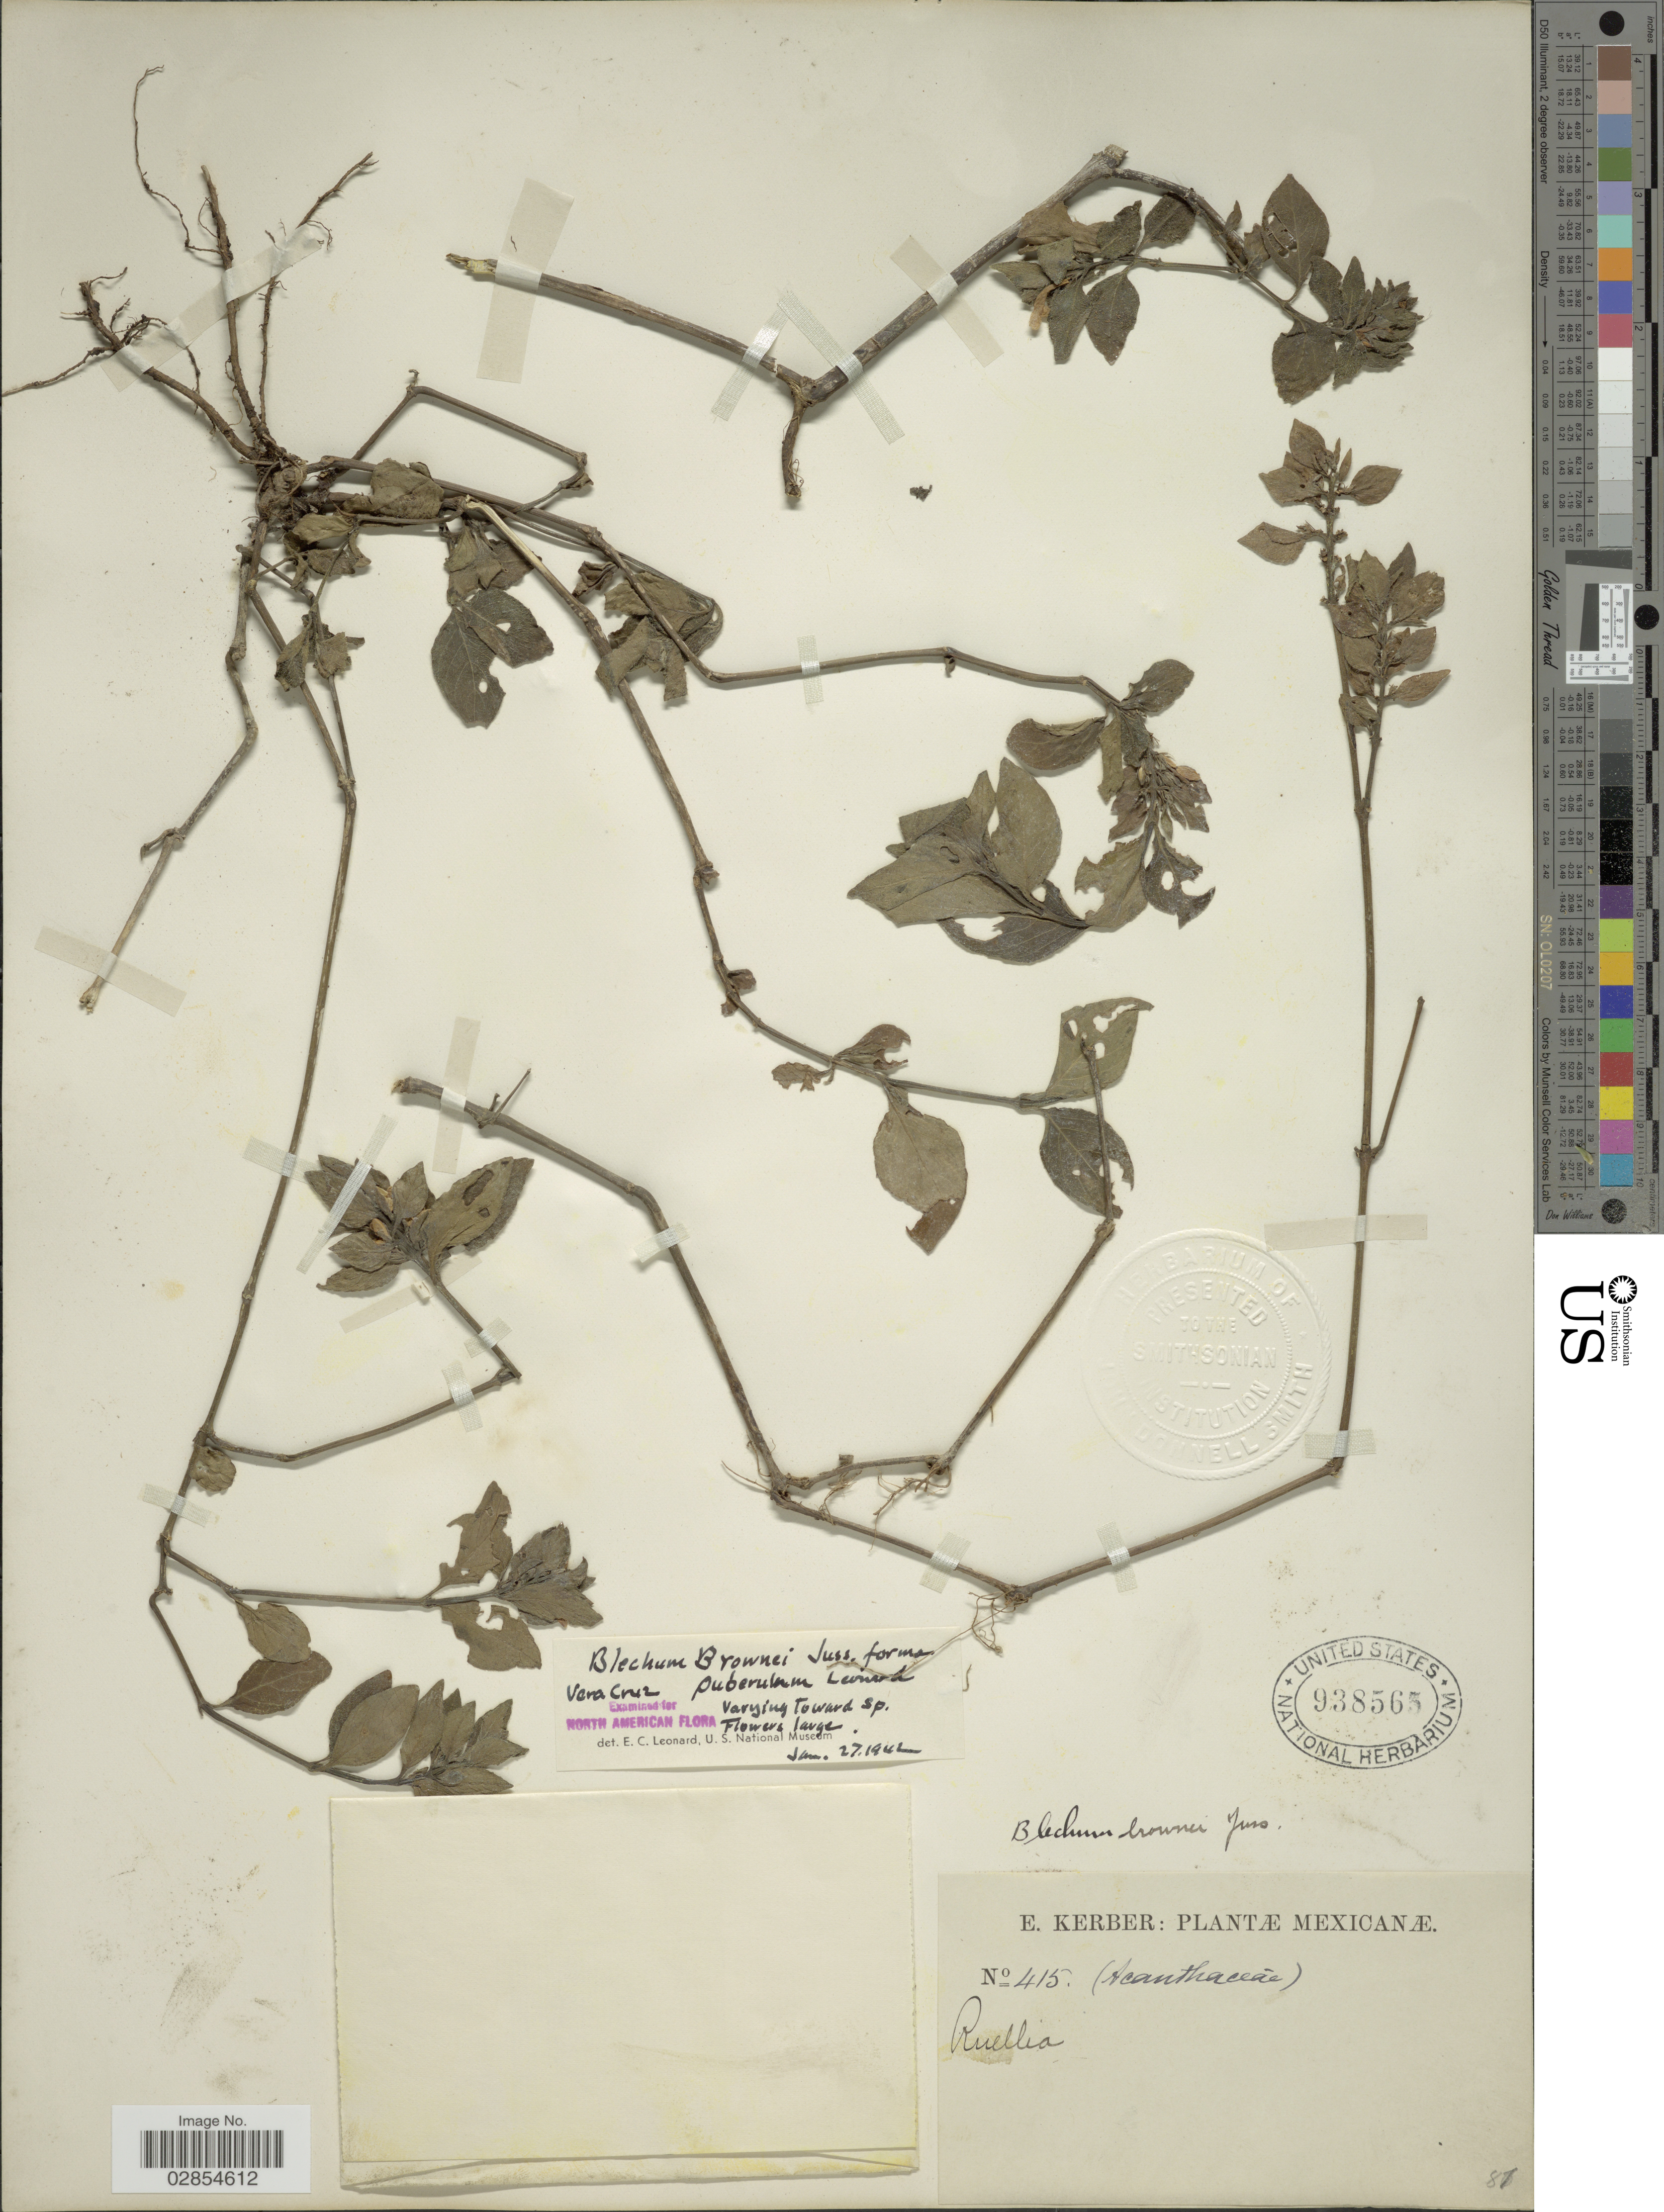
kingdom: Plantae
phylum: Tracheophyta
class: Magnoliopsida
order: Lamiales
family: Acanthaceae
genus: Blechum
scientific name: Blechum pyramidatum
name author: (Lam.) Urb.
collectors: E. Kerber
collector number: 415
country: Mexico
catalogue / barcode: US 938565